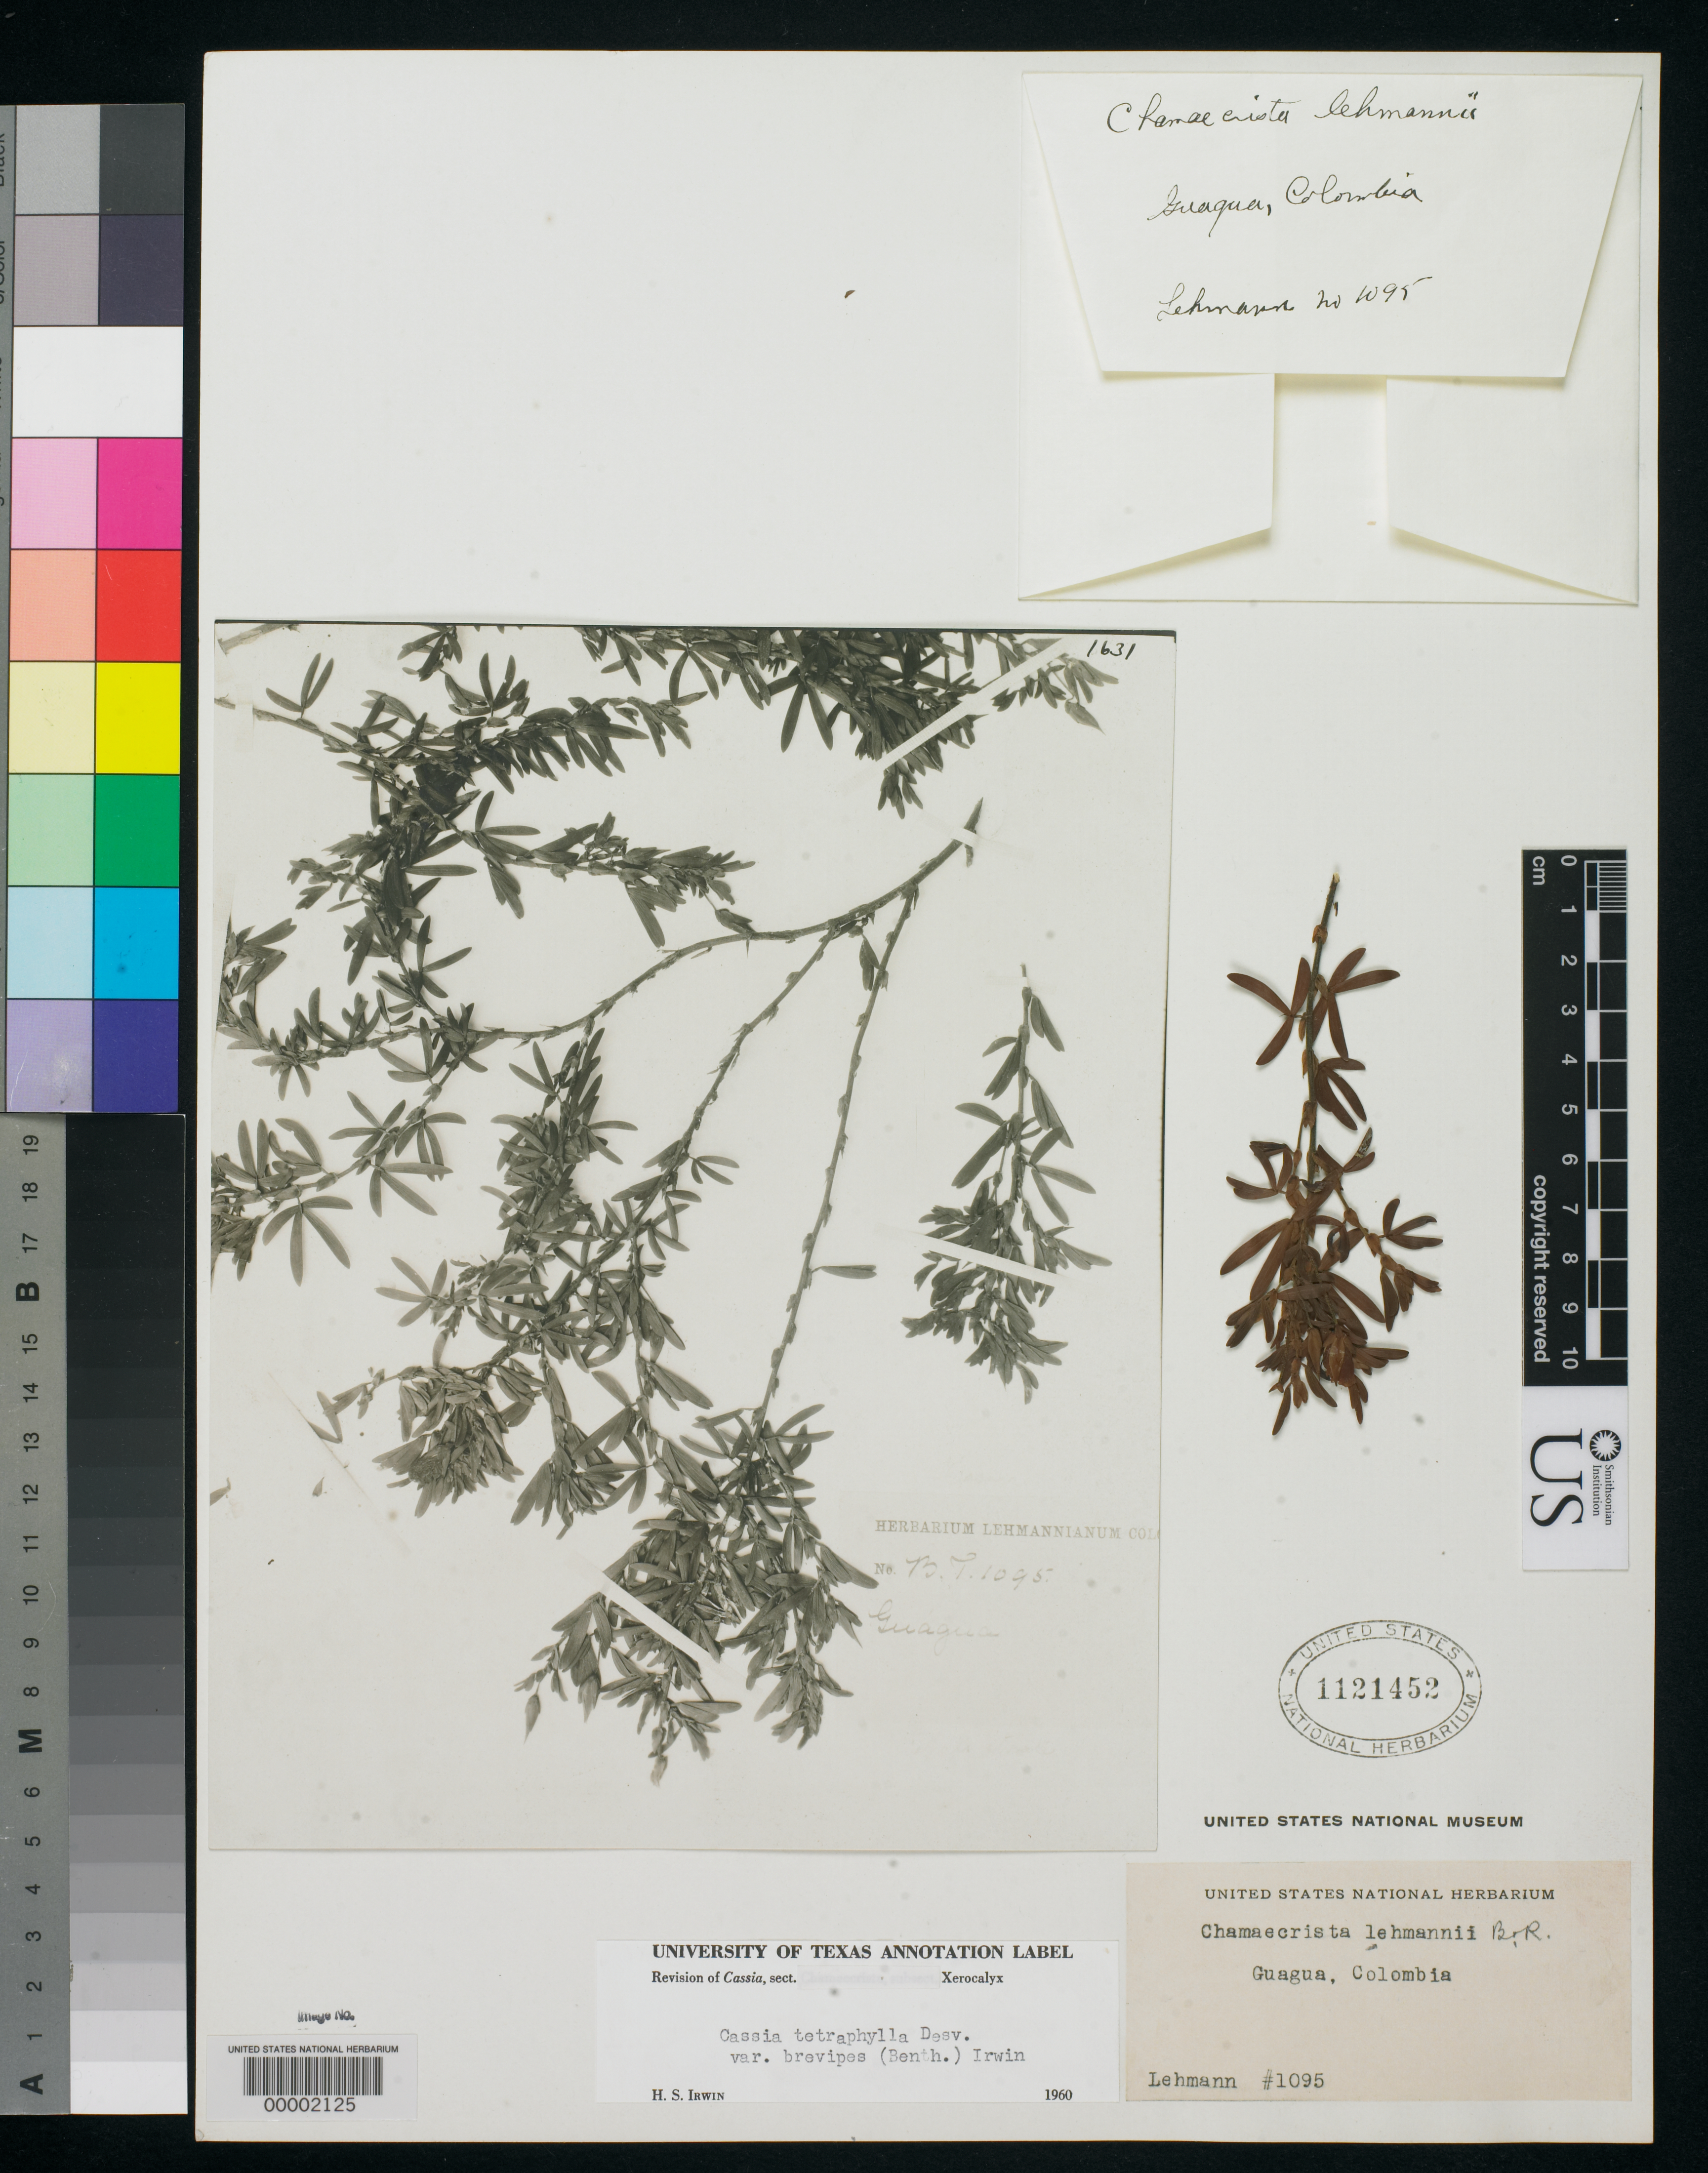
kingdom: Plantae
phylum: Tracheophyta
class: Magnoliopsida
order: Fabales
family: Fabaceae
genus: Chamaecrista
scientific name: Chamaecrista lehmannii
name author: Britton & Rose ex Britton & Killip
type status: Type Fragment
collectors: F. C. Lehmann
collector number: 1095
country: Colombia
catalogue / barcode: US 1121452